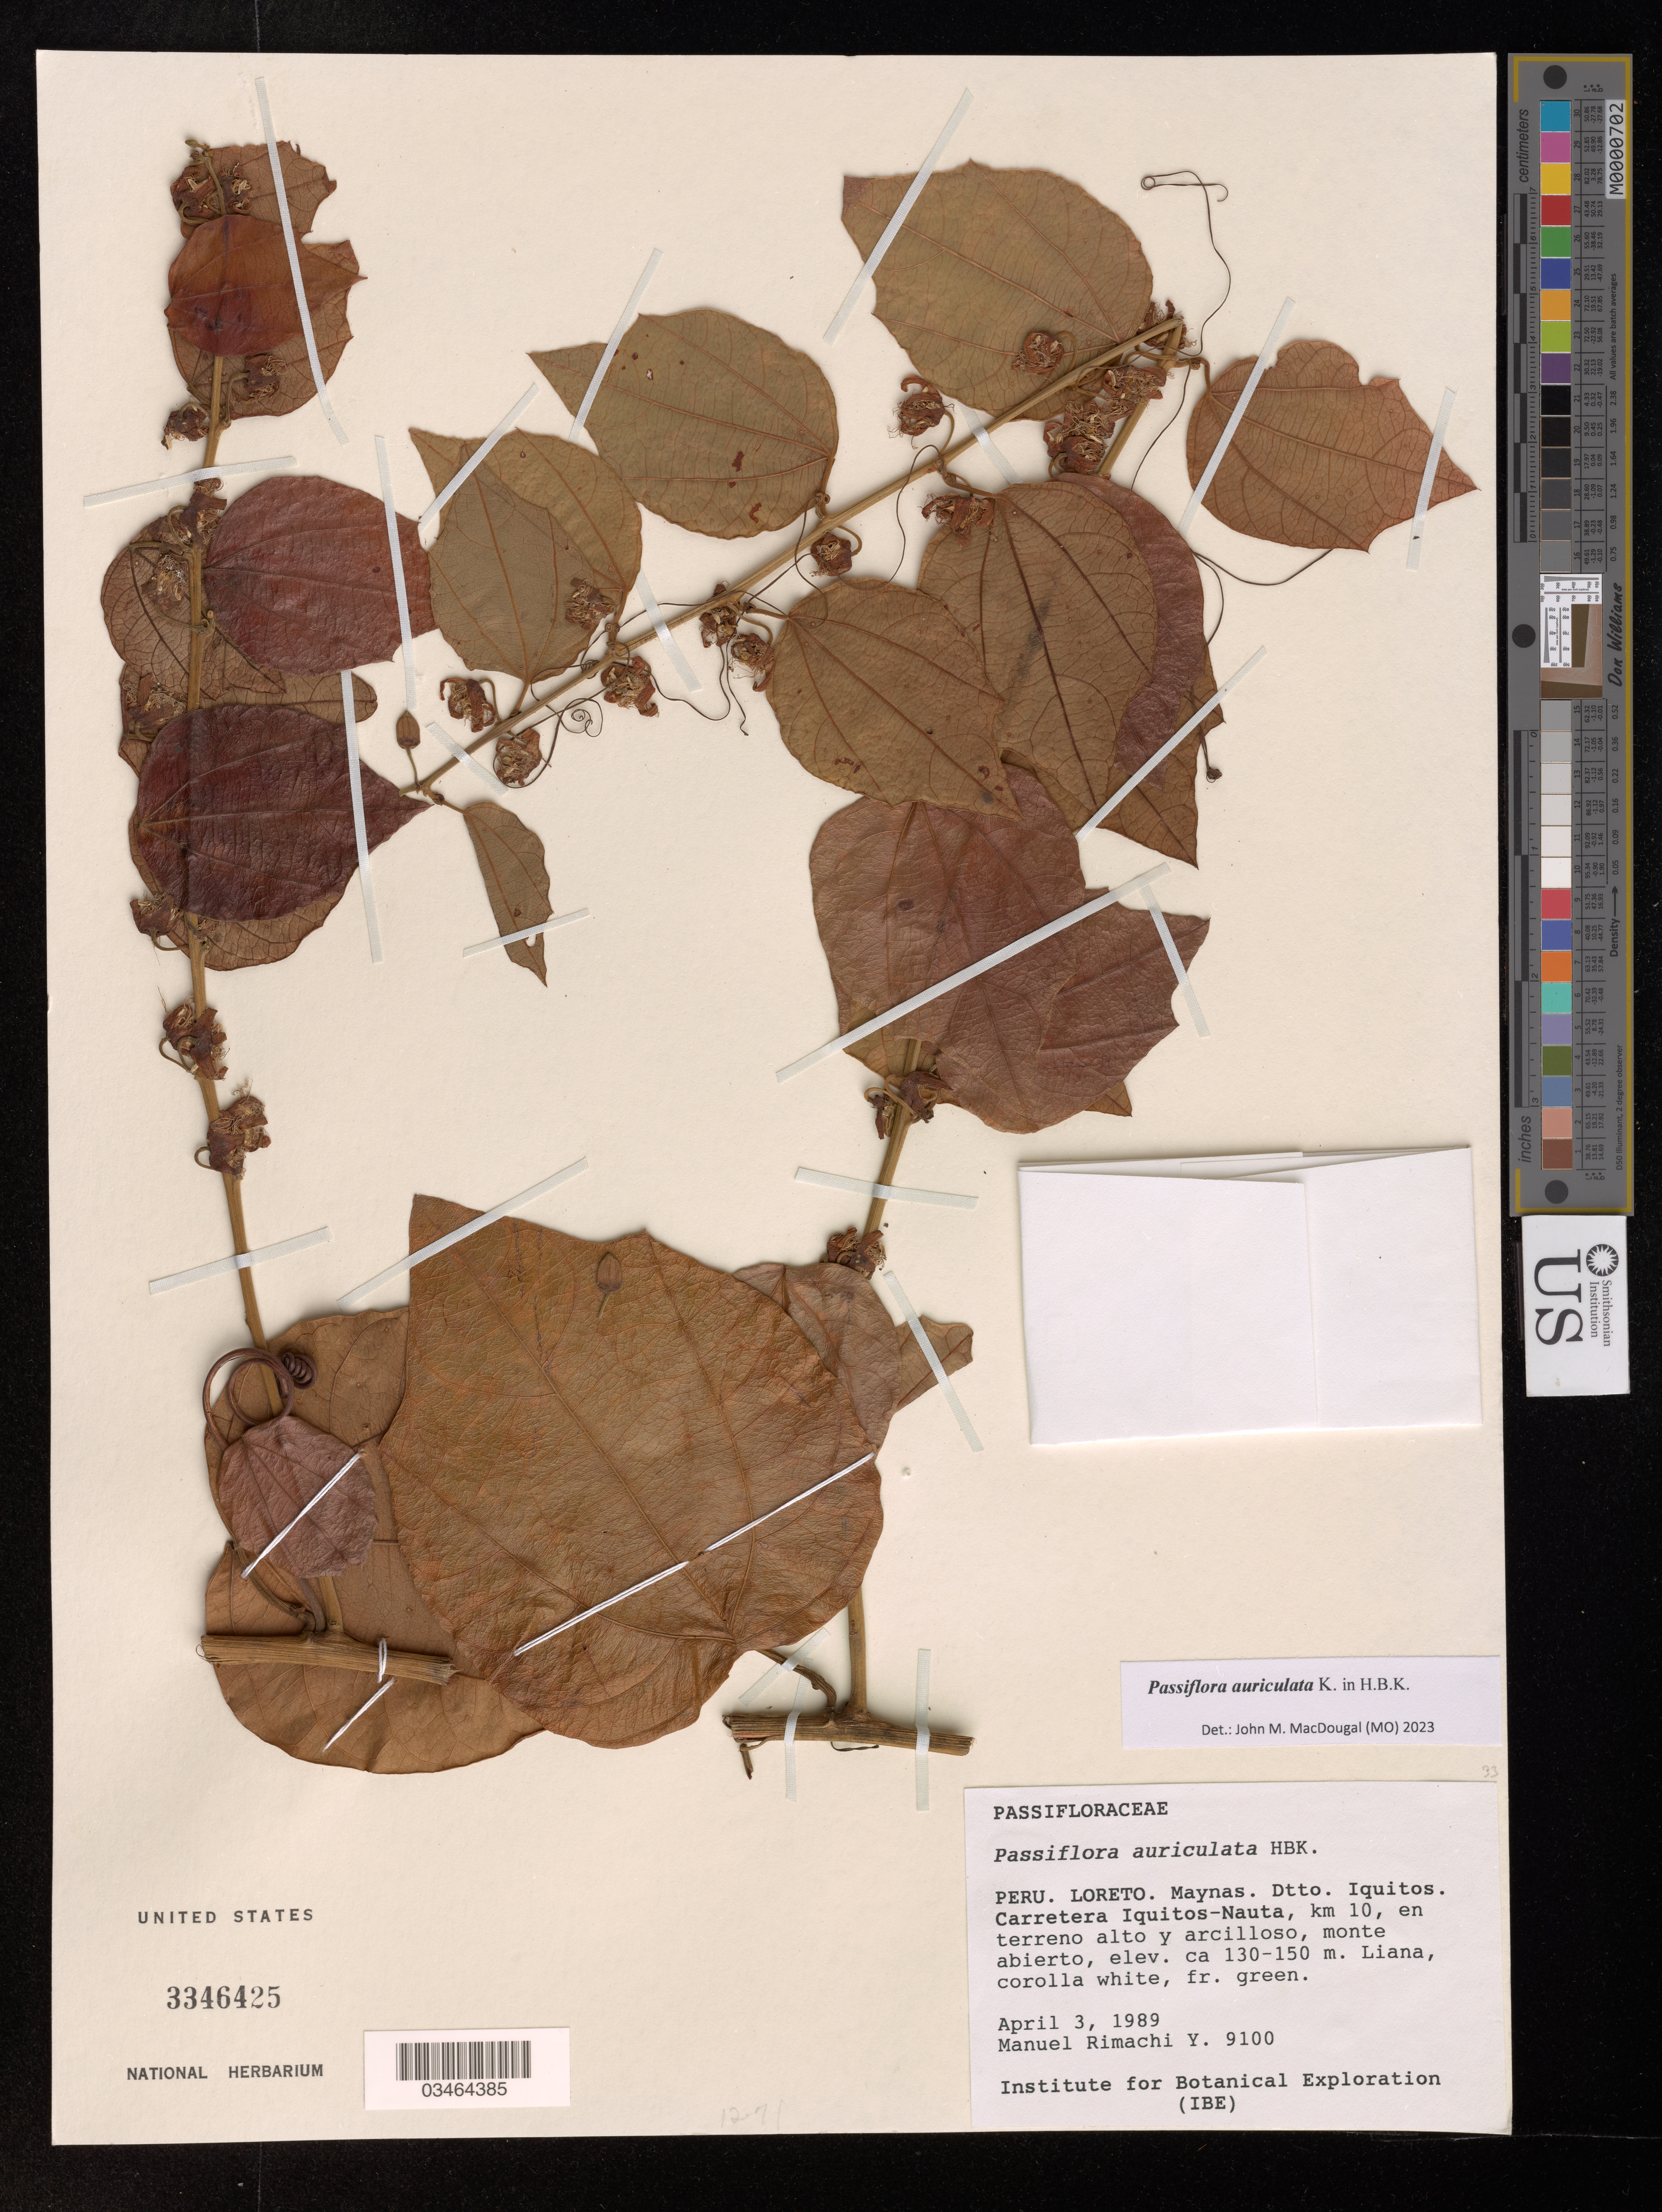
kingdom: Plantae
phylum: Tracheophyta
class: Magnoliopsida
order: Malpighiales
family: Passifloraceae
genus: Passiflora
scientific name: Passiflora auriculata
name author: Kunth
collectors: M. Rimachi Y.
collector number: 9100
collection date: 1989-04-03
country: Peru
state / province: Loreto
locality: Maynas. Dtt. Iquitos. Carretera Iquitos-Nauta, km 10, en terreno alto y arcilloso, monte abierto.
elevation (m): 130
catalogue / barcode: US 3346425